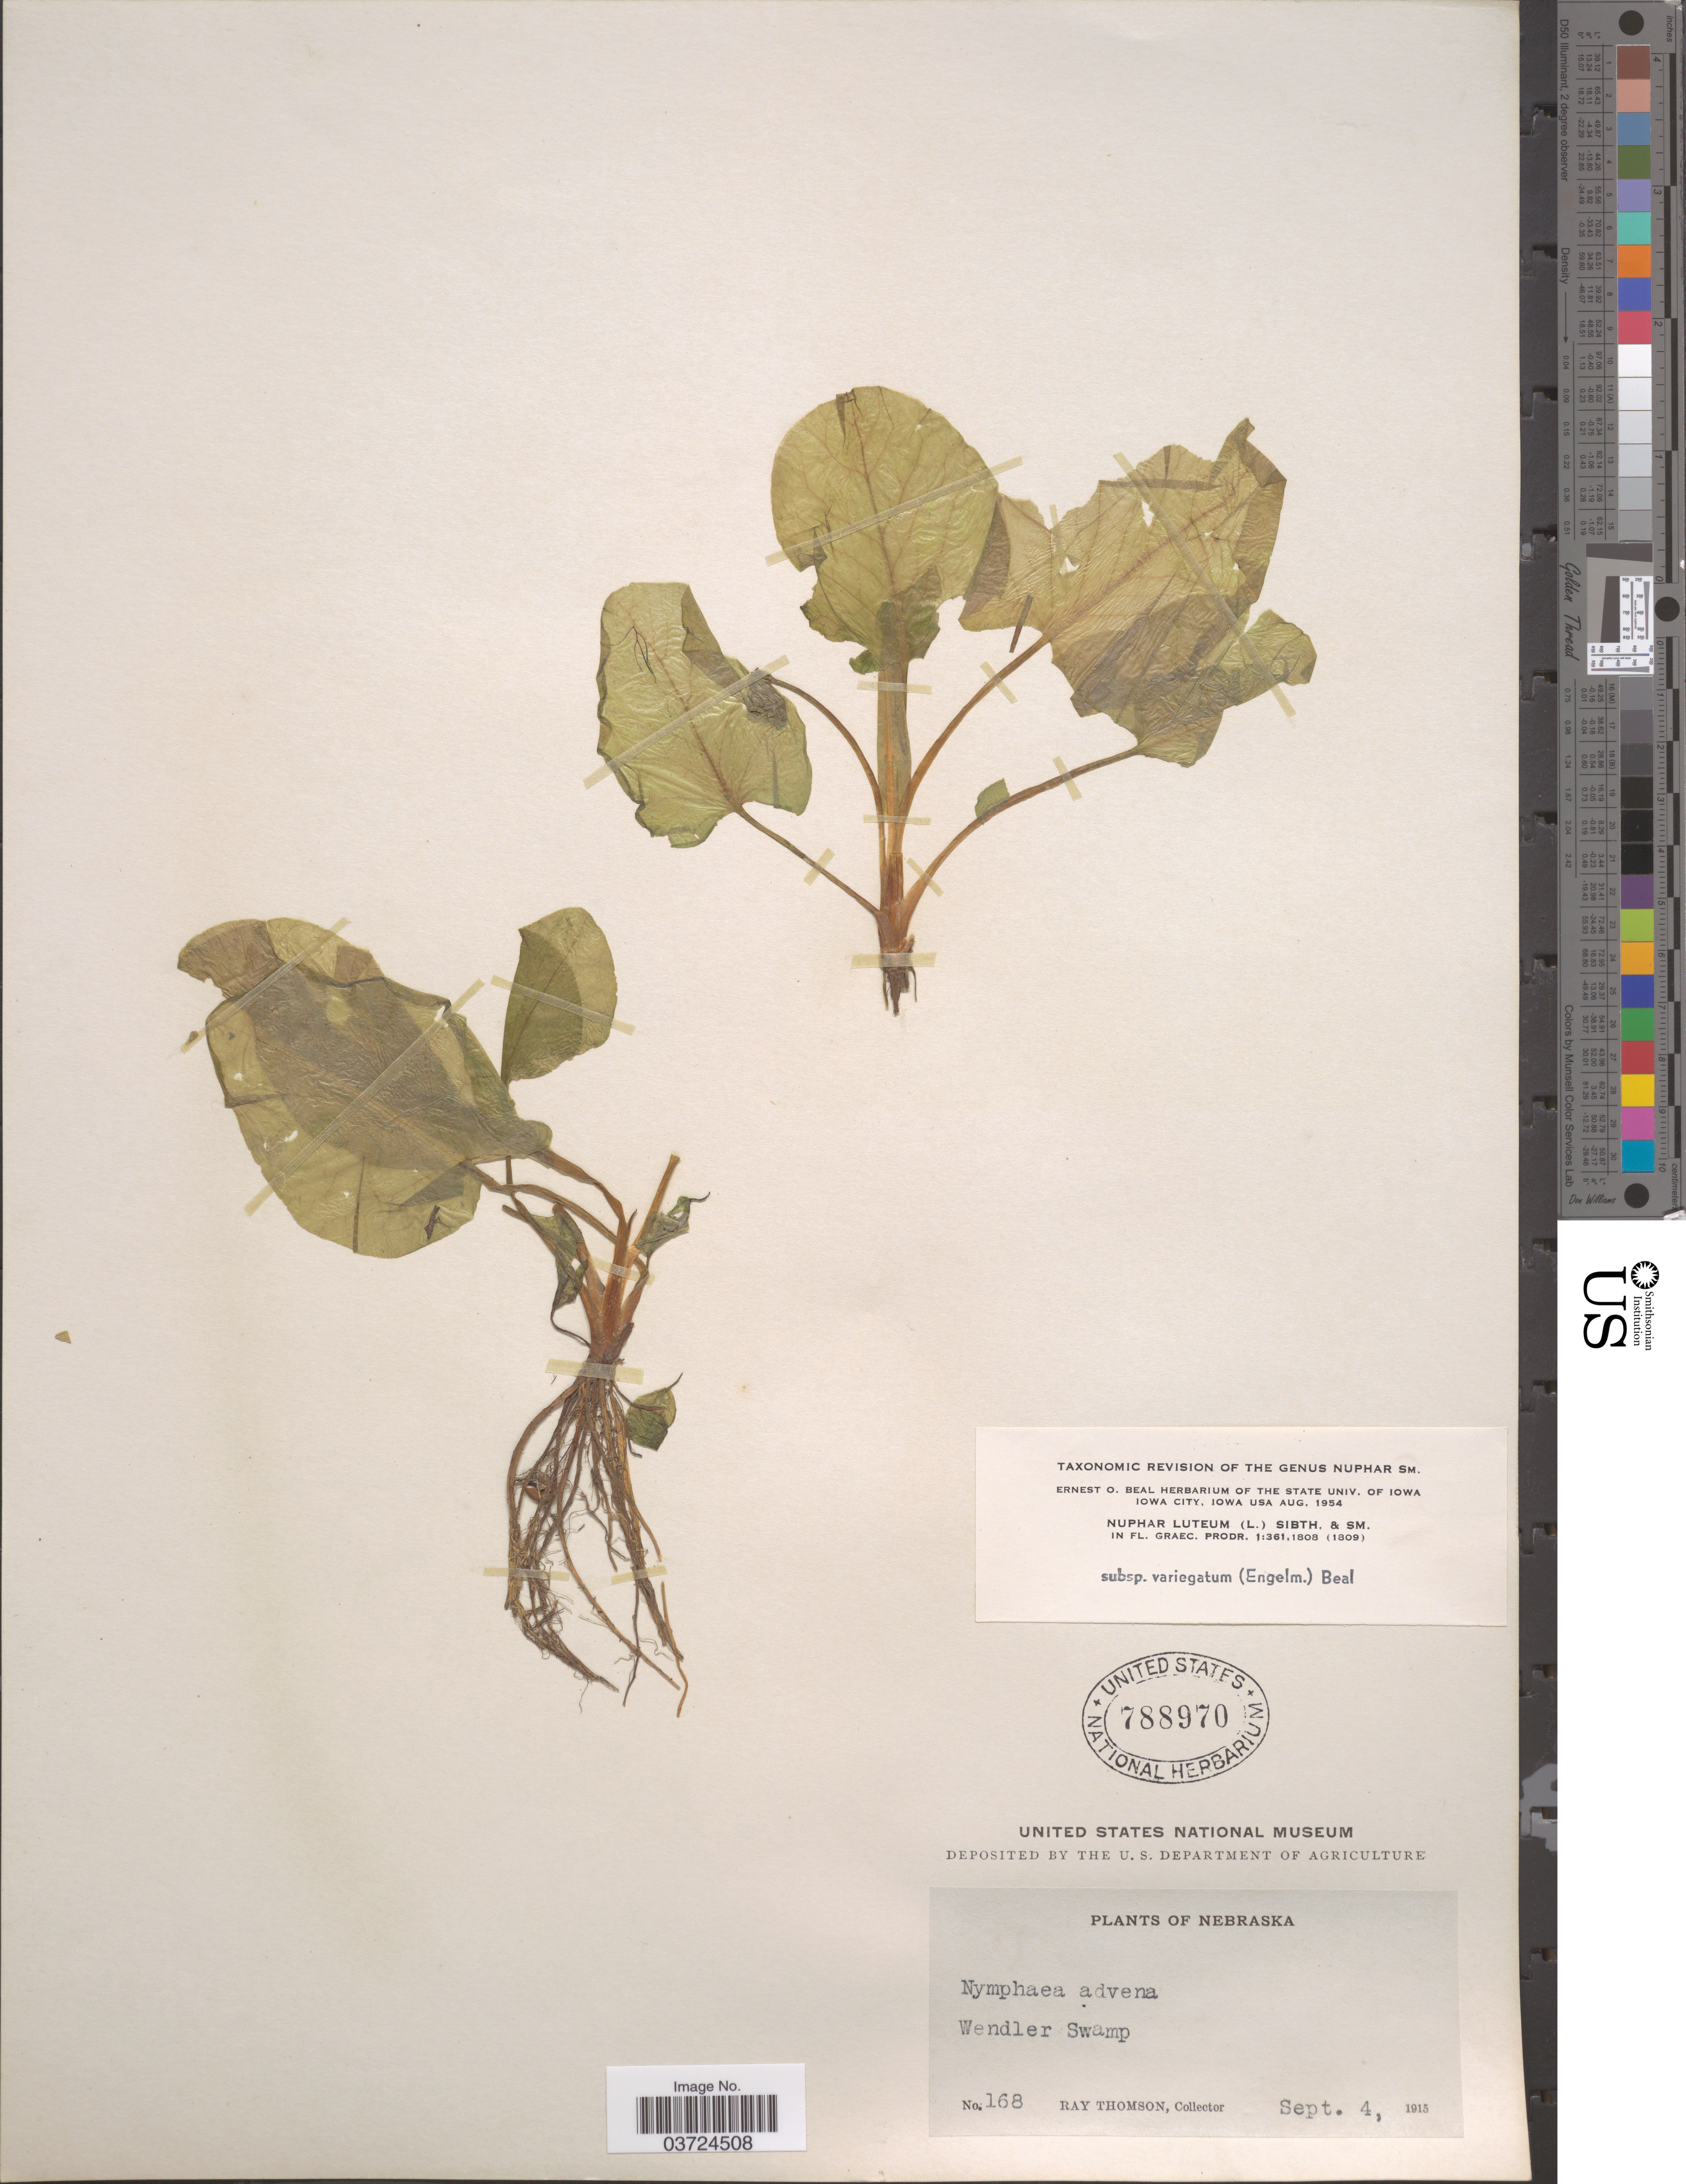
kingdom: Plantae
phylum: Tracheophyta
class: Magnoliopsida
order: Nymphaeales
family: Nymphaeaceae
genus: Nuphar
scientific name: Nuphar lutea subsp. variegata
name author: (Engelm. ex Durand) E.O. Beal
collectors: R. Thompson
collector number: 168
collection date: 1915-09-04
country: United States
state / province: Nebraska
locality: Wendler Swamp.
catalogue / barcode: US 788970